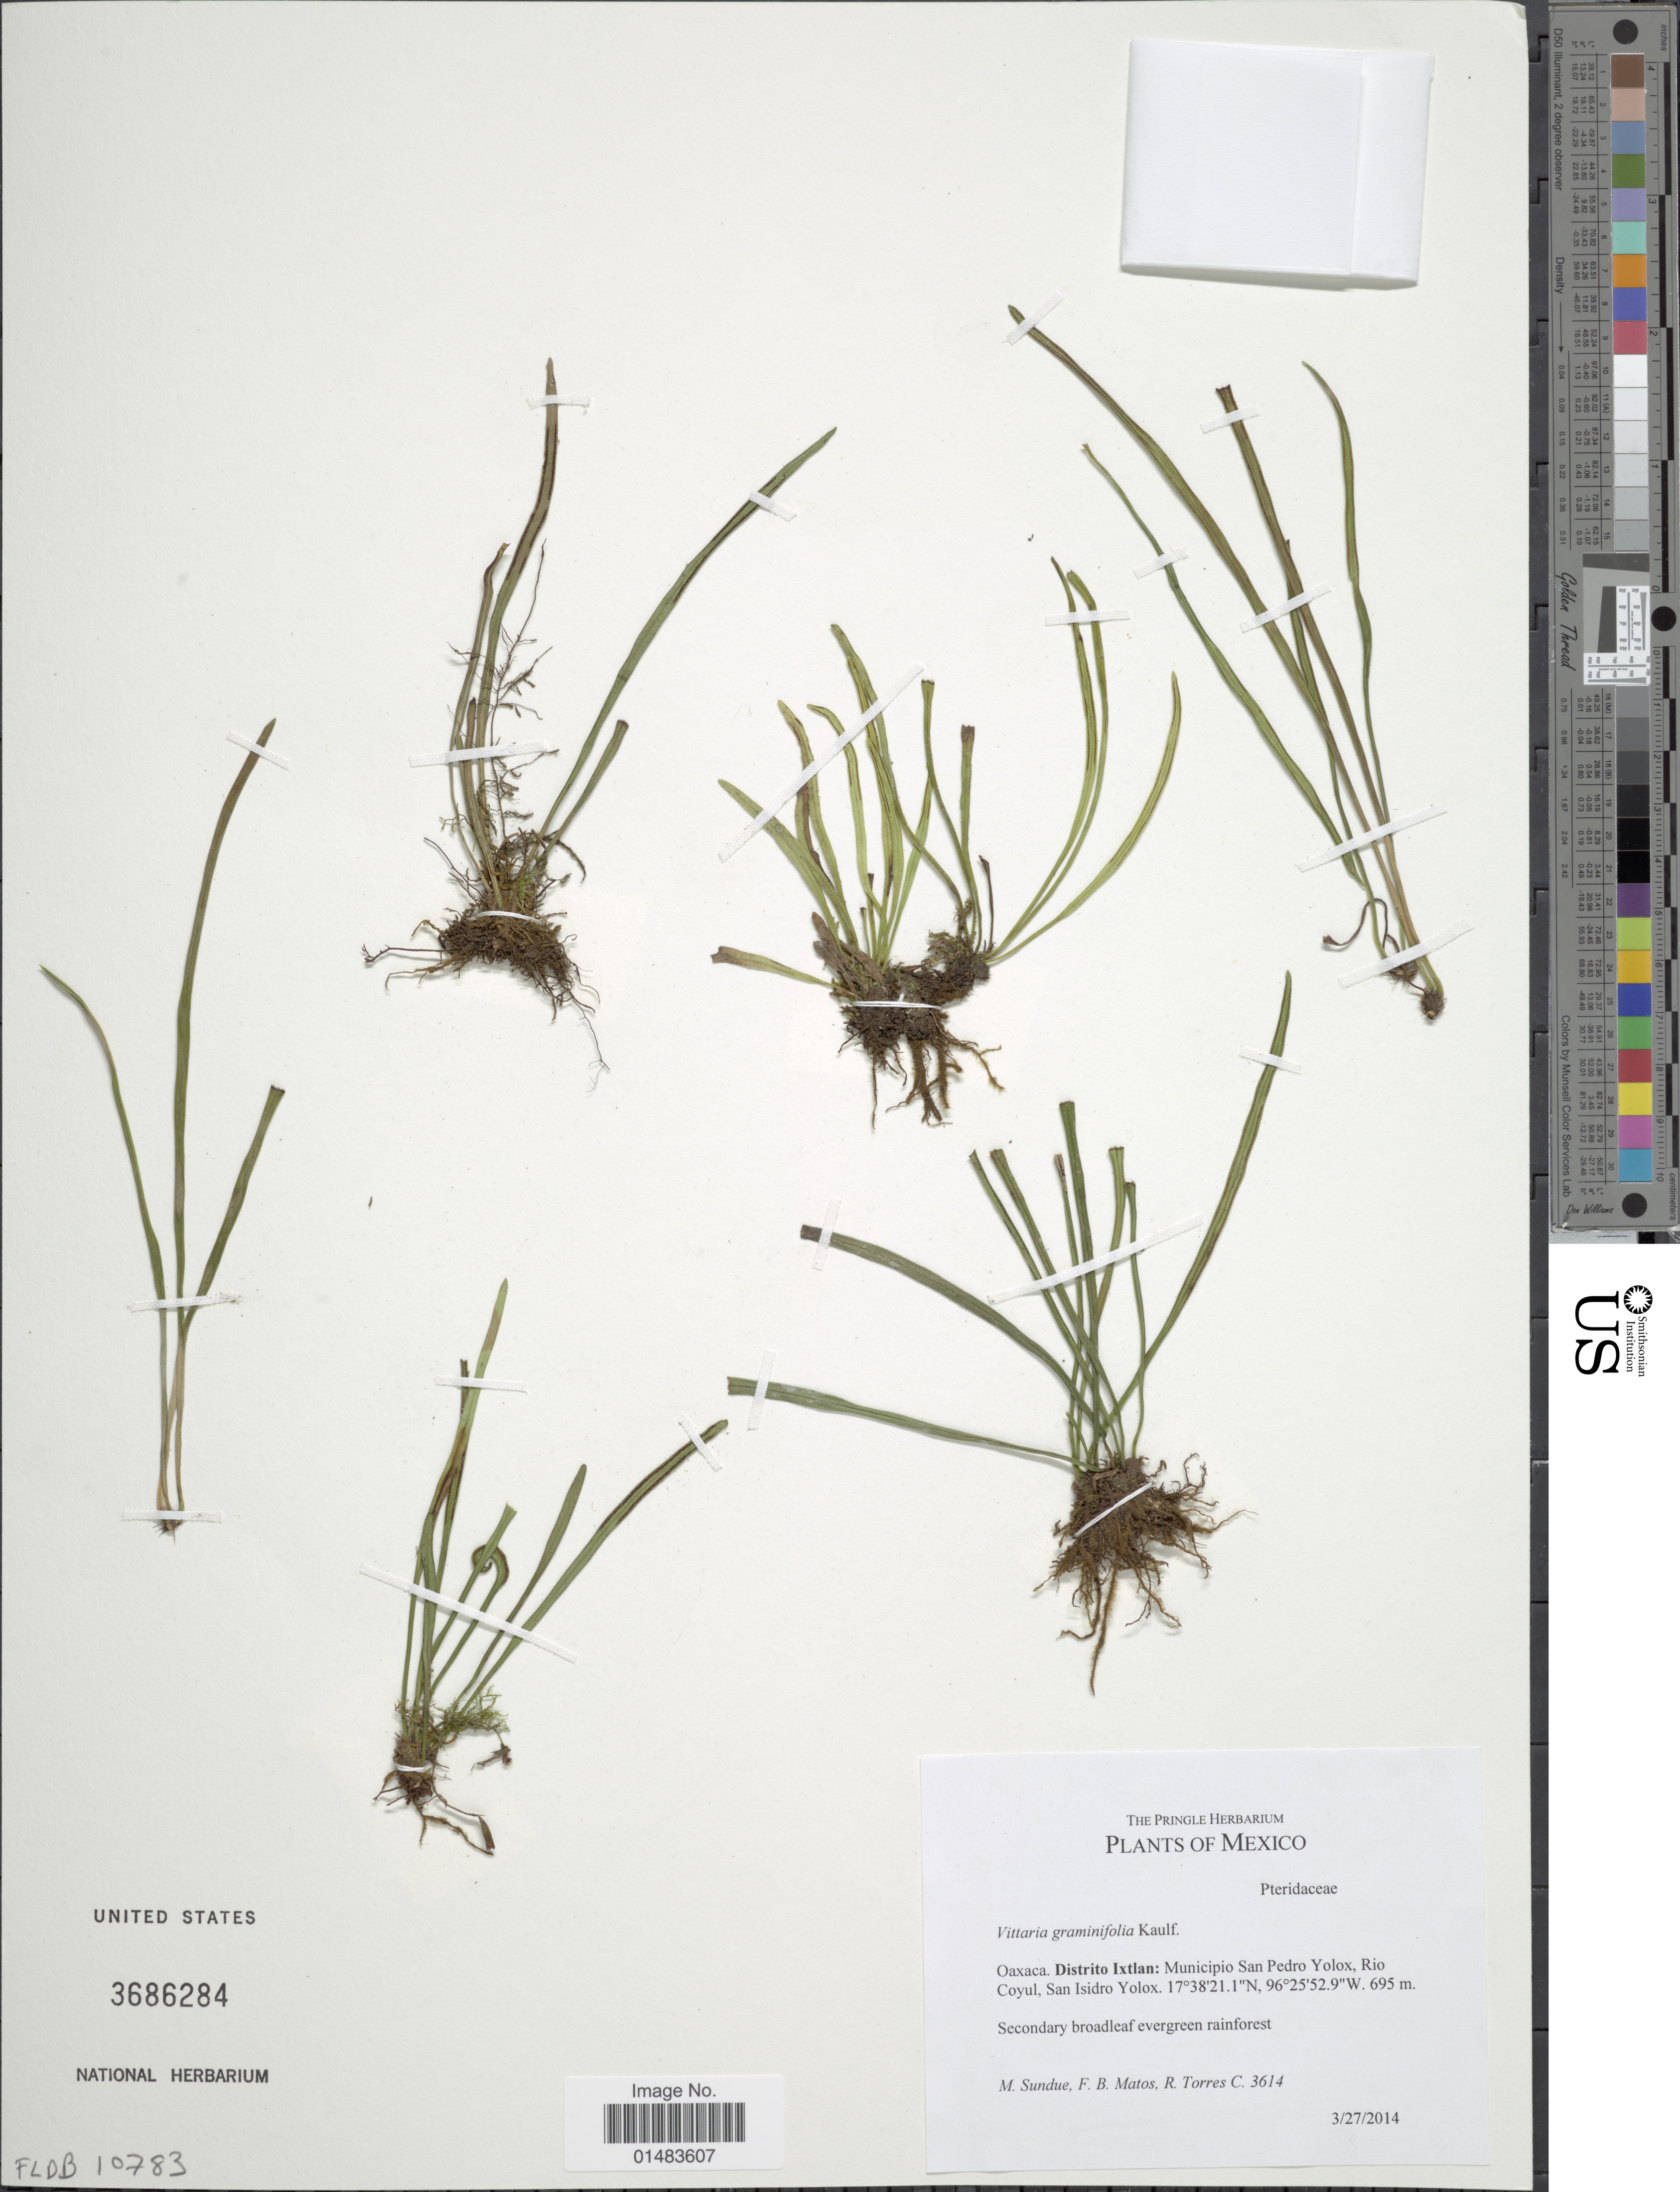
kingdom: Plantae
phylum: Tracheophyta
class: Polypodiopsida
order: Polypodiales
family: Pteridaceae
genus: Vittaria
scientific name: Vittaria graminifolia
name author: Kaulf.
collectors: M. Sundue, F. Matos & R. Torres C.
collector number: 3614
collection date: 2014-03-27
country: Mexico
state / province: Oaxaca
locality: Mexico, Distrito Ixtlan: Municipio San Pedro Yolox, Rio Coyul, San Isidro Yolox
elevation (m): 695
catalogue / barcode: US 3686284